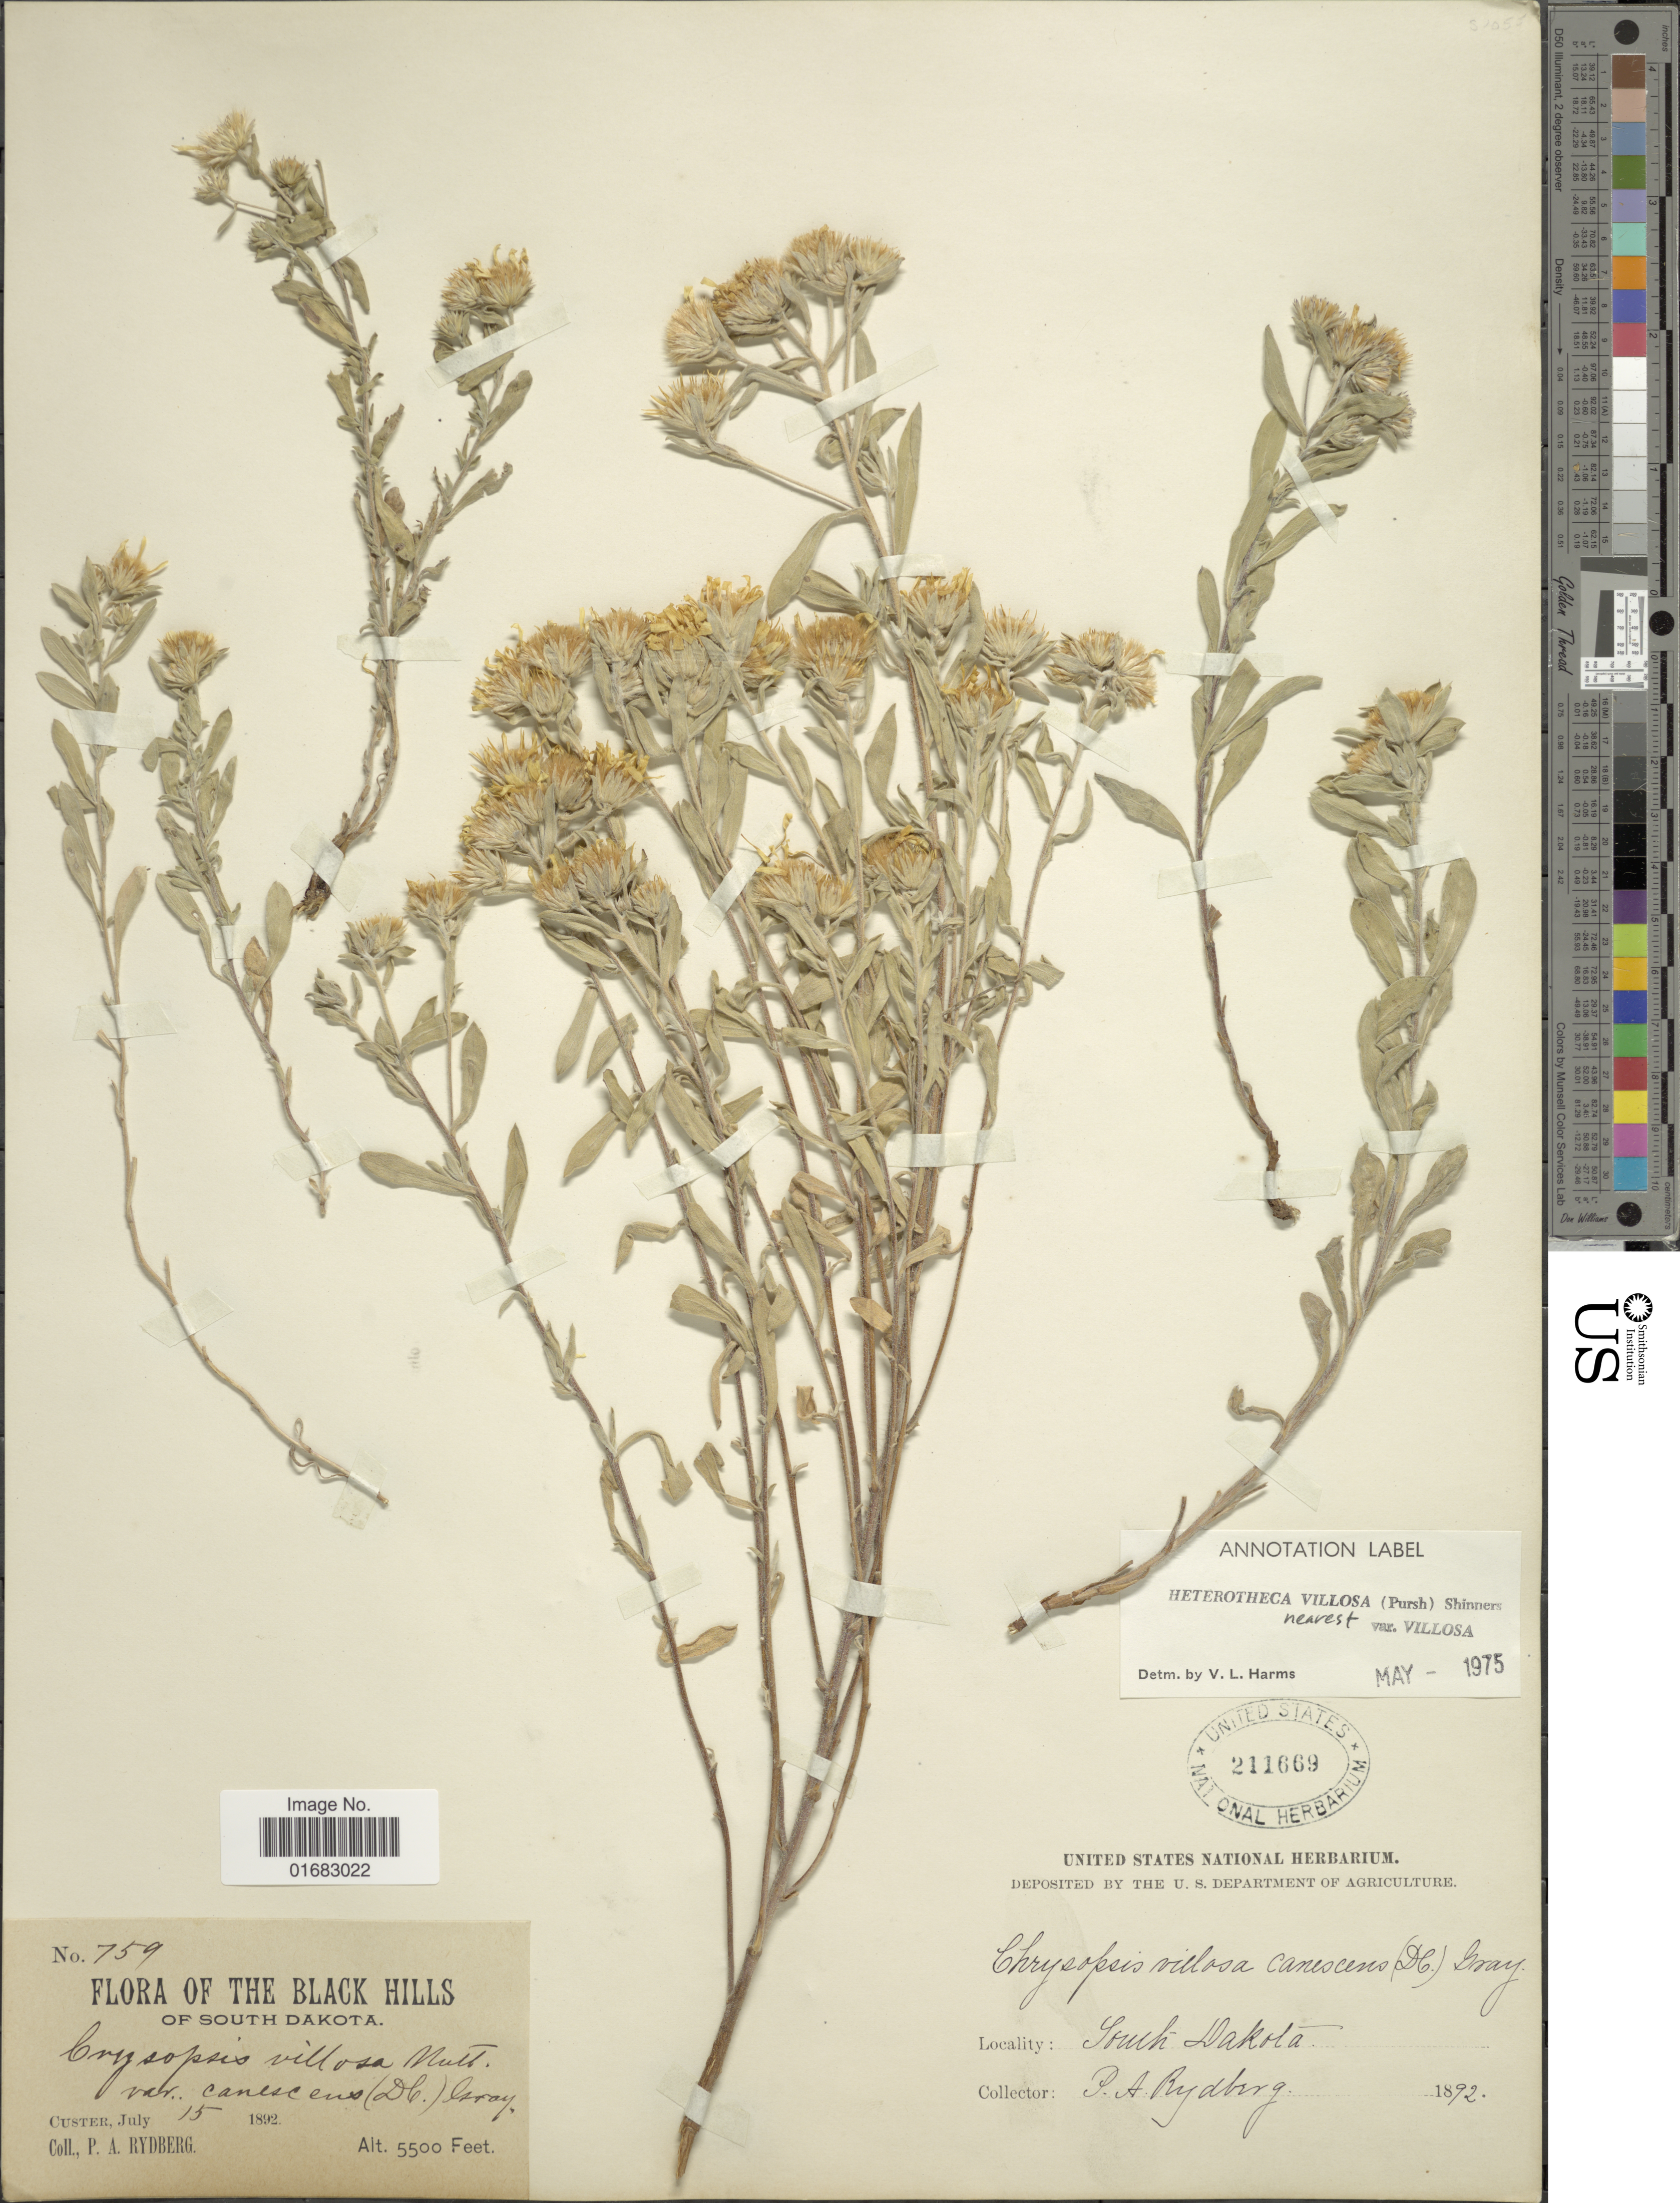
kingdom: Plantae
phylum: Tracheophyta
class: Magnoliopsida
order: Asterales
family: Asteraceae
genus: Heterotheca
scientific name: Heterotheca villosa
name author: (Pursh) Shinners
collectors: P. A. Rydberg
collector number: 759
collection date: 1892-07-15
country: United States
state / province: South Dakota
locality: The Black Hills of South Dakota, Custer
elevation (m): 1676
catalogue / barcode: US 211669